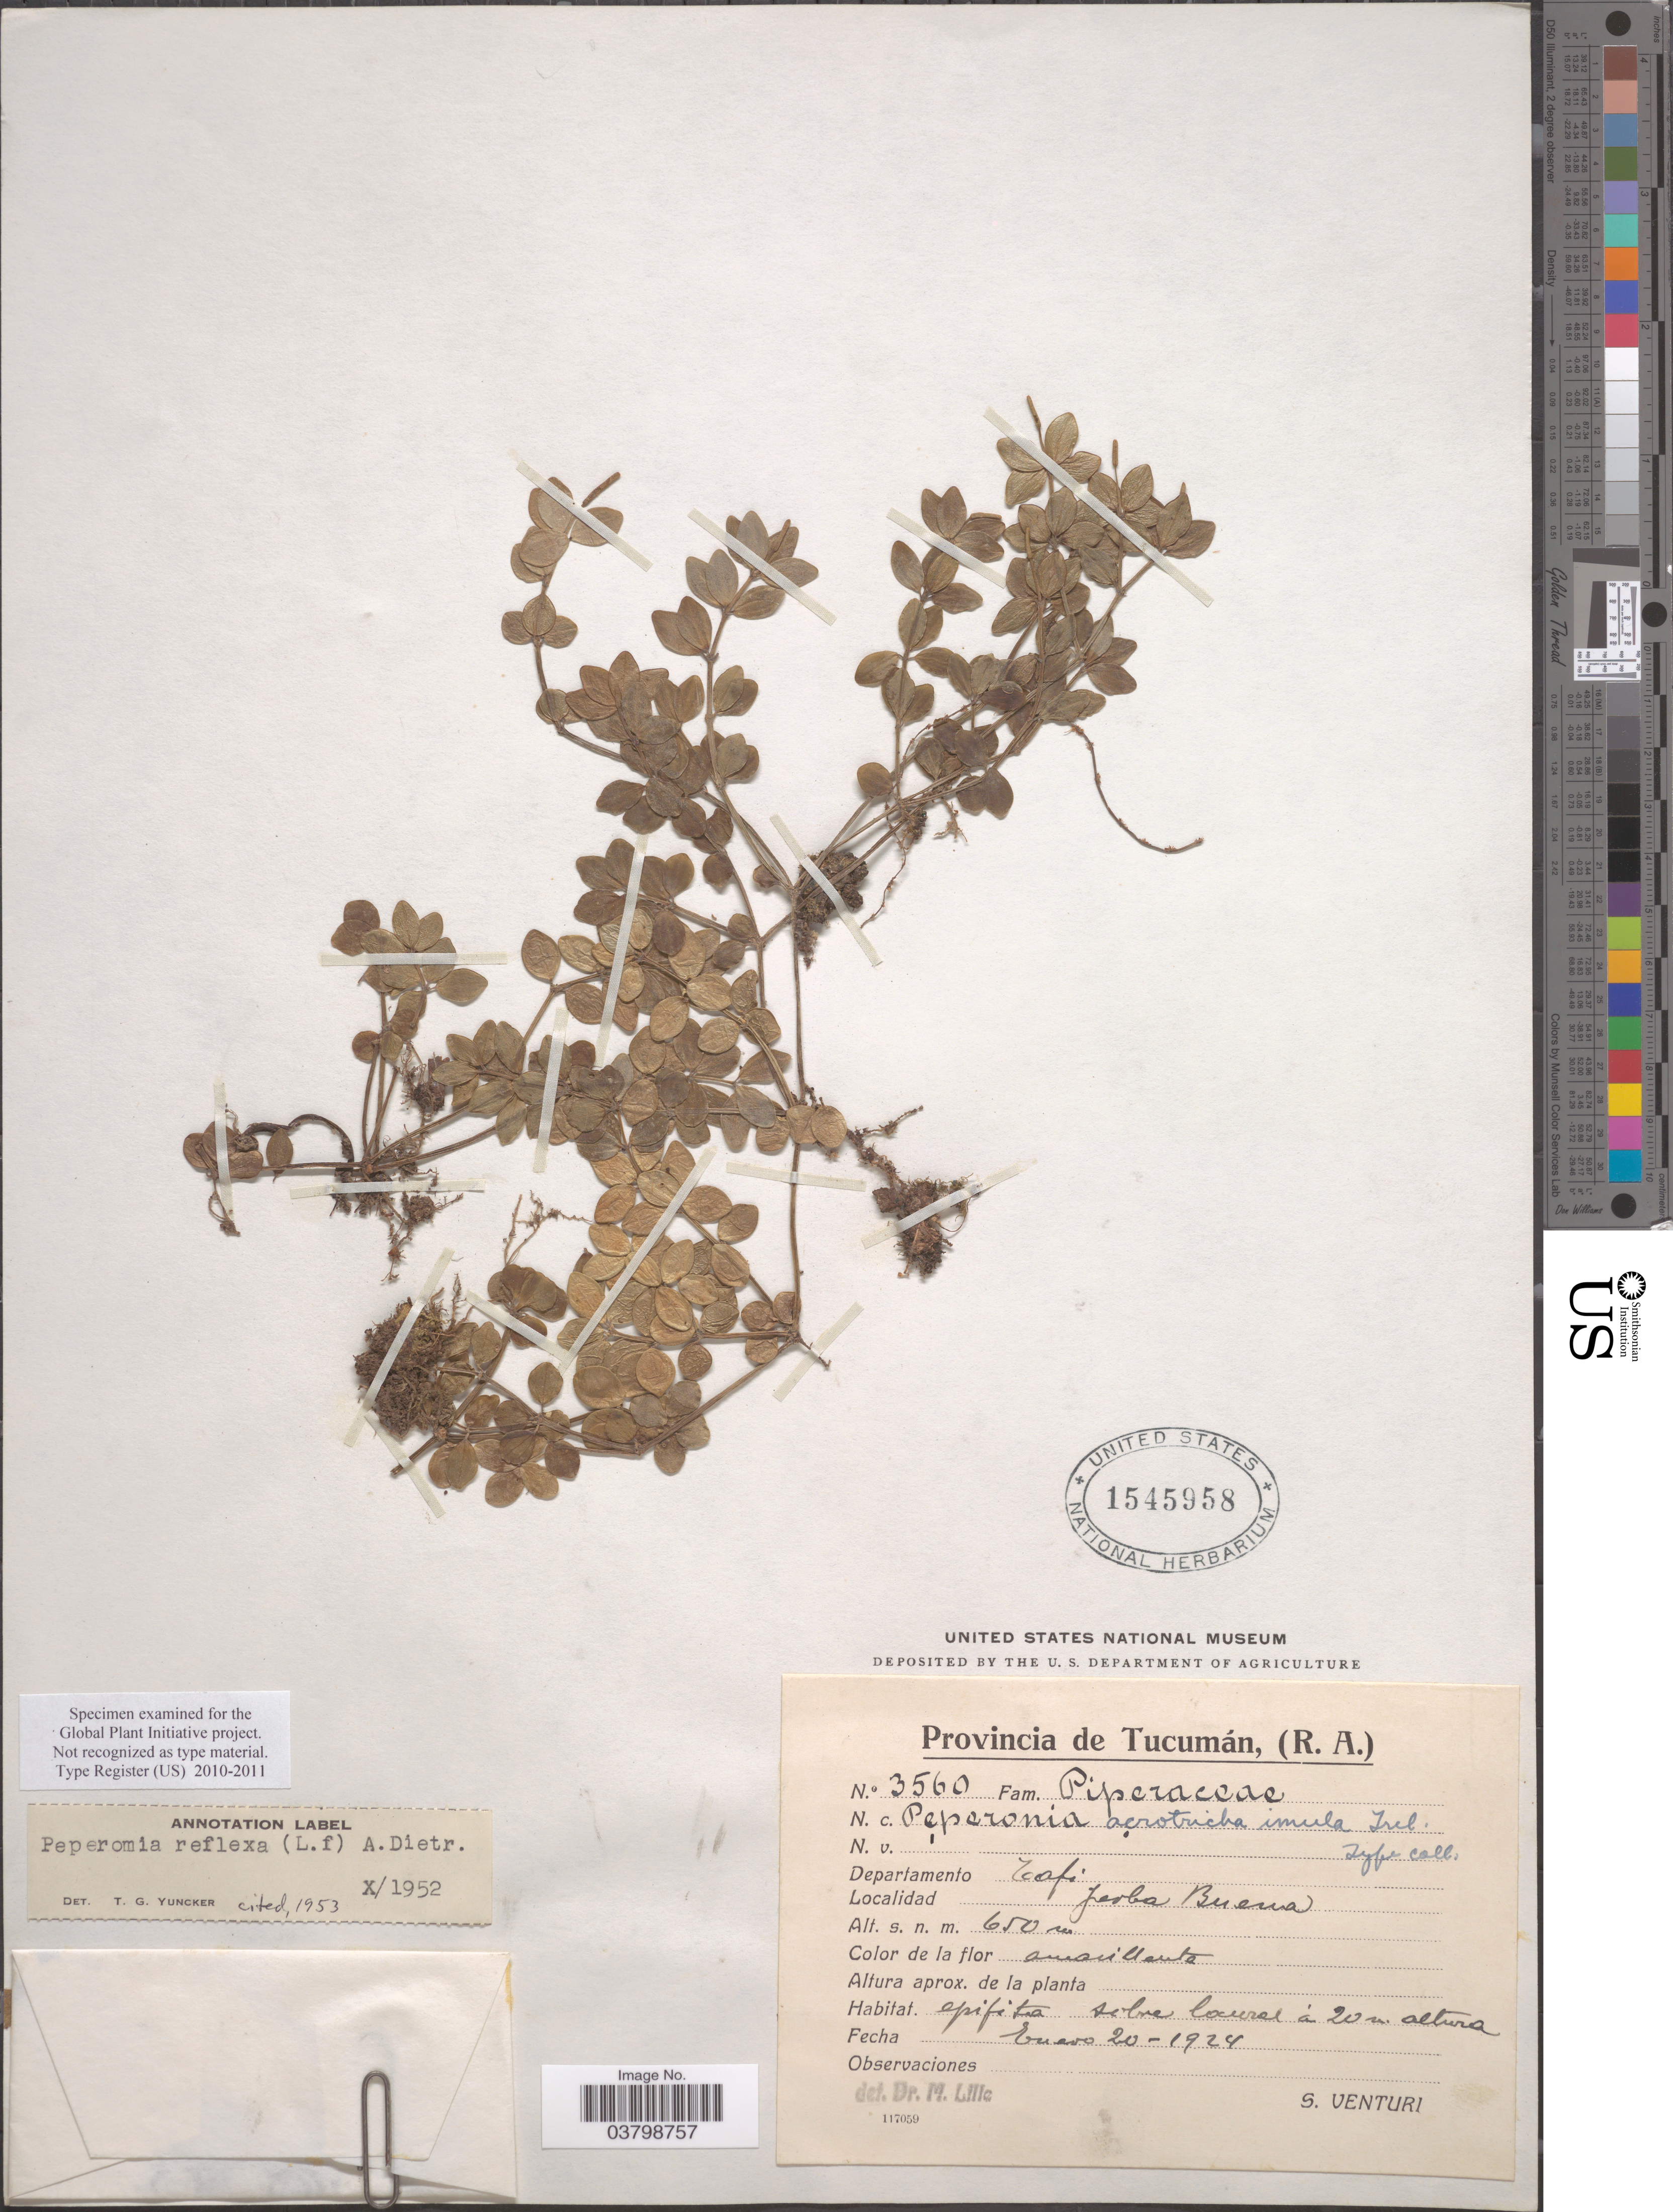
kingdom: Plantae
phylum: Tracheophyta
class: Magnoliopsida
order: Piperales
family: Piperaceae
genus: Peperomia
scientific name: Peperomia tetraphylla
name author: (G. Forst.) Hook. & Arn.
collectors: S. Venturi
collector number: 3560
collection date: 1924-01-20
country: Argentina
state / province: Tucuman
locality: Departamento Tafi. Yerba Buena.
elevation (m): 650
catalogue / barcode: US 1545958